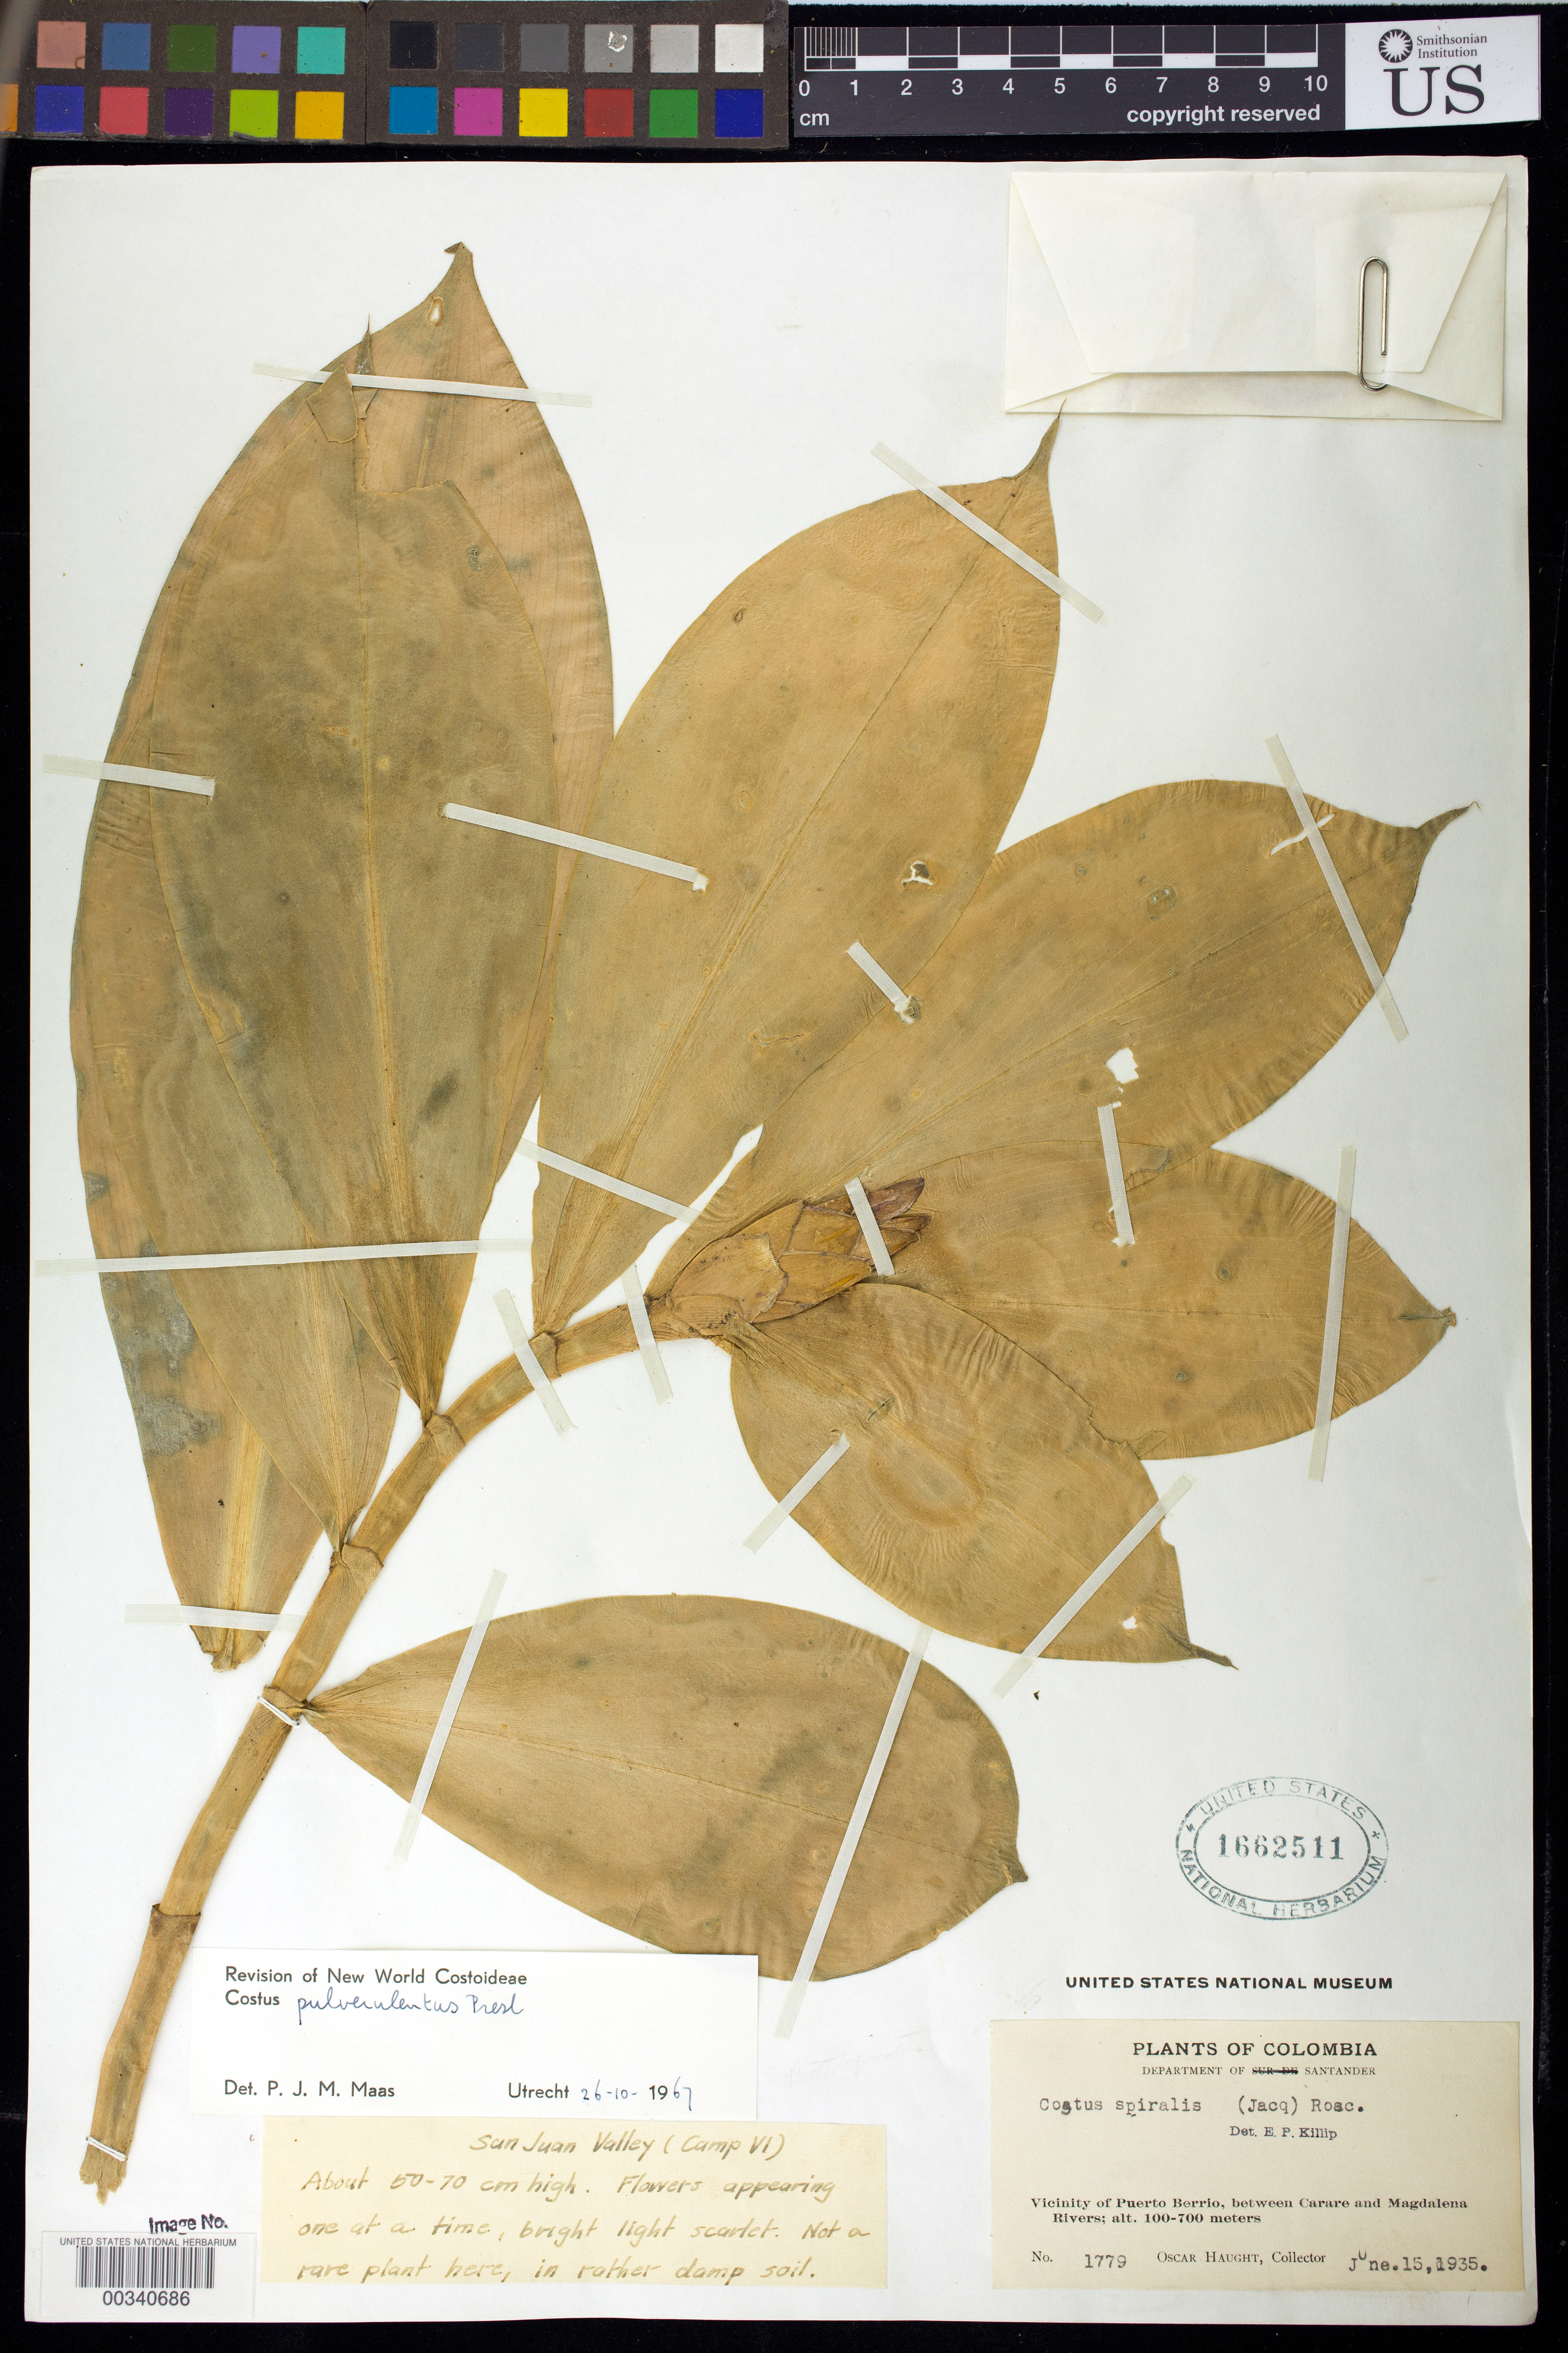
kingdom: Plantae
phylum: Tracheophyta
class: Liliopsida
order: Zingiberales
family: Costaceae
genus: Costus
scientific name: Costus pulverulentus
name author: C. Presl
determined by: Maas, Paul J. M.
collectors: O. L. Haught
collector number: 1779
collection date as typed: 15 Jun 1935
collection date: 1935-06-15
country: Colombia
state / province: Santander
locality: San Juan Valley (camp vi), vicinity of Puerto Berrio, between Carare and Magdalena Rivers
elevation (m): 100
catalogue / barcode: US 1662511